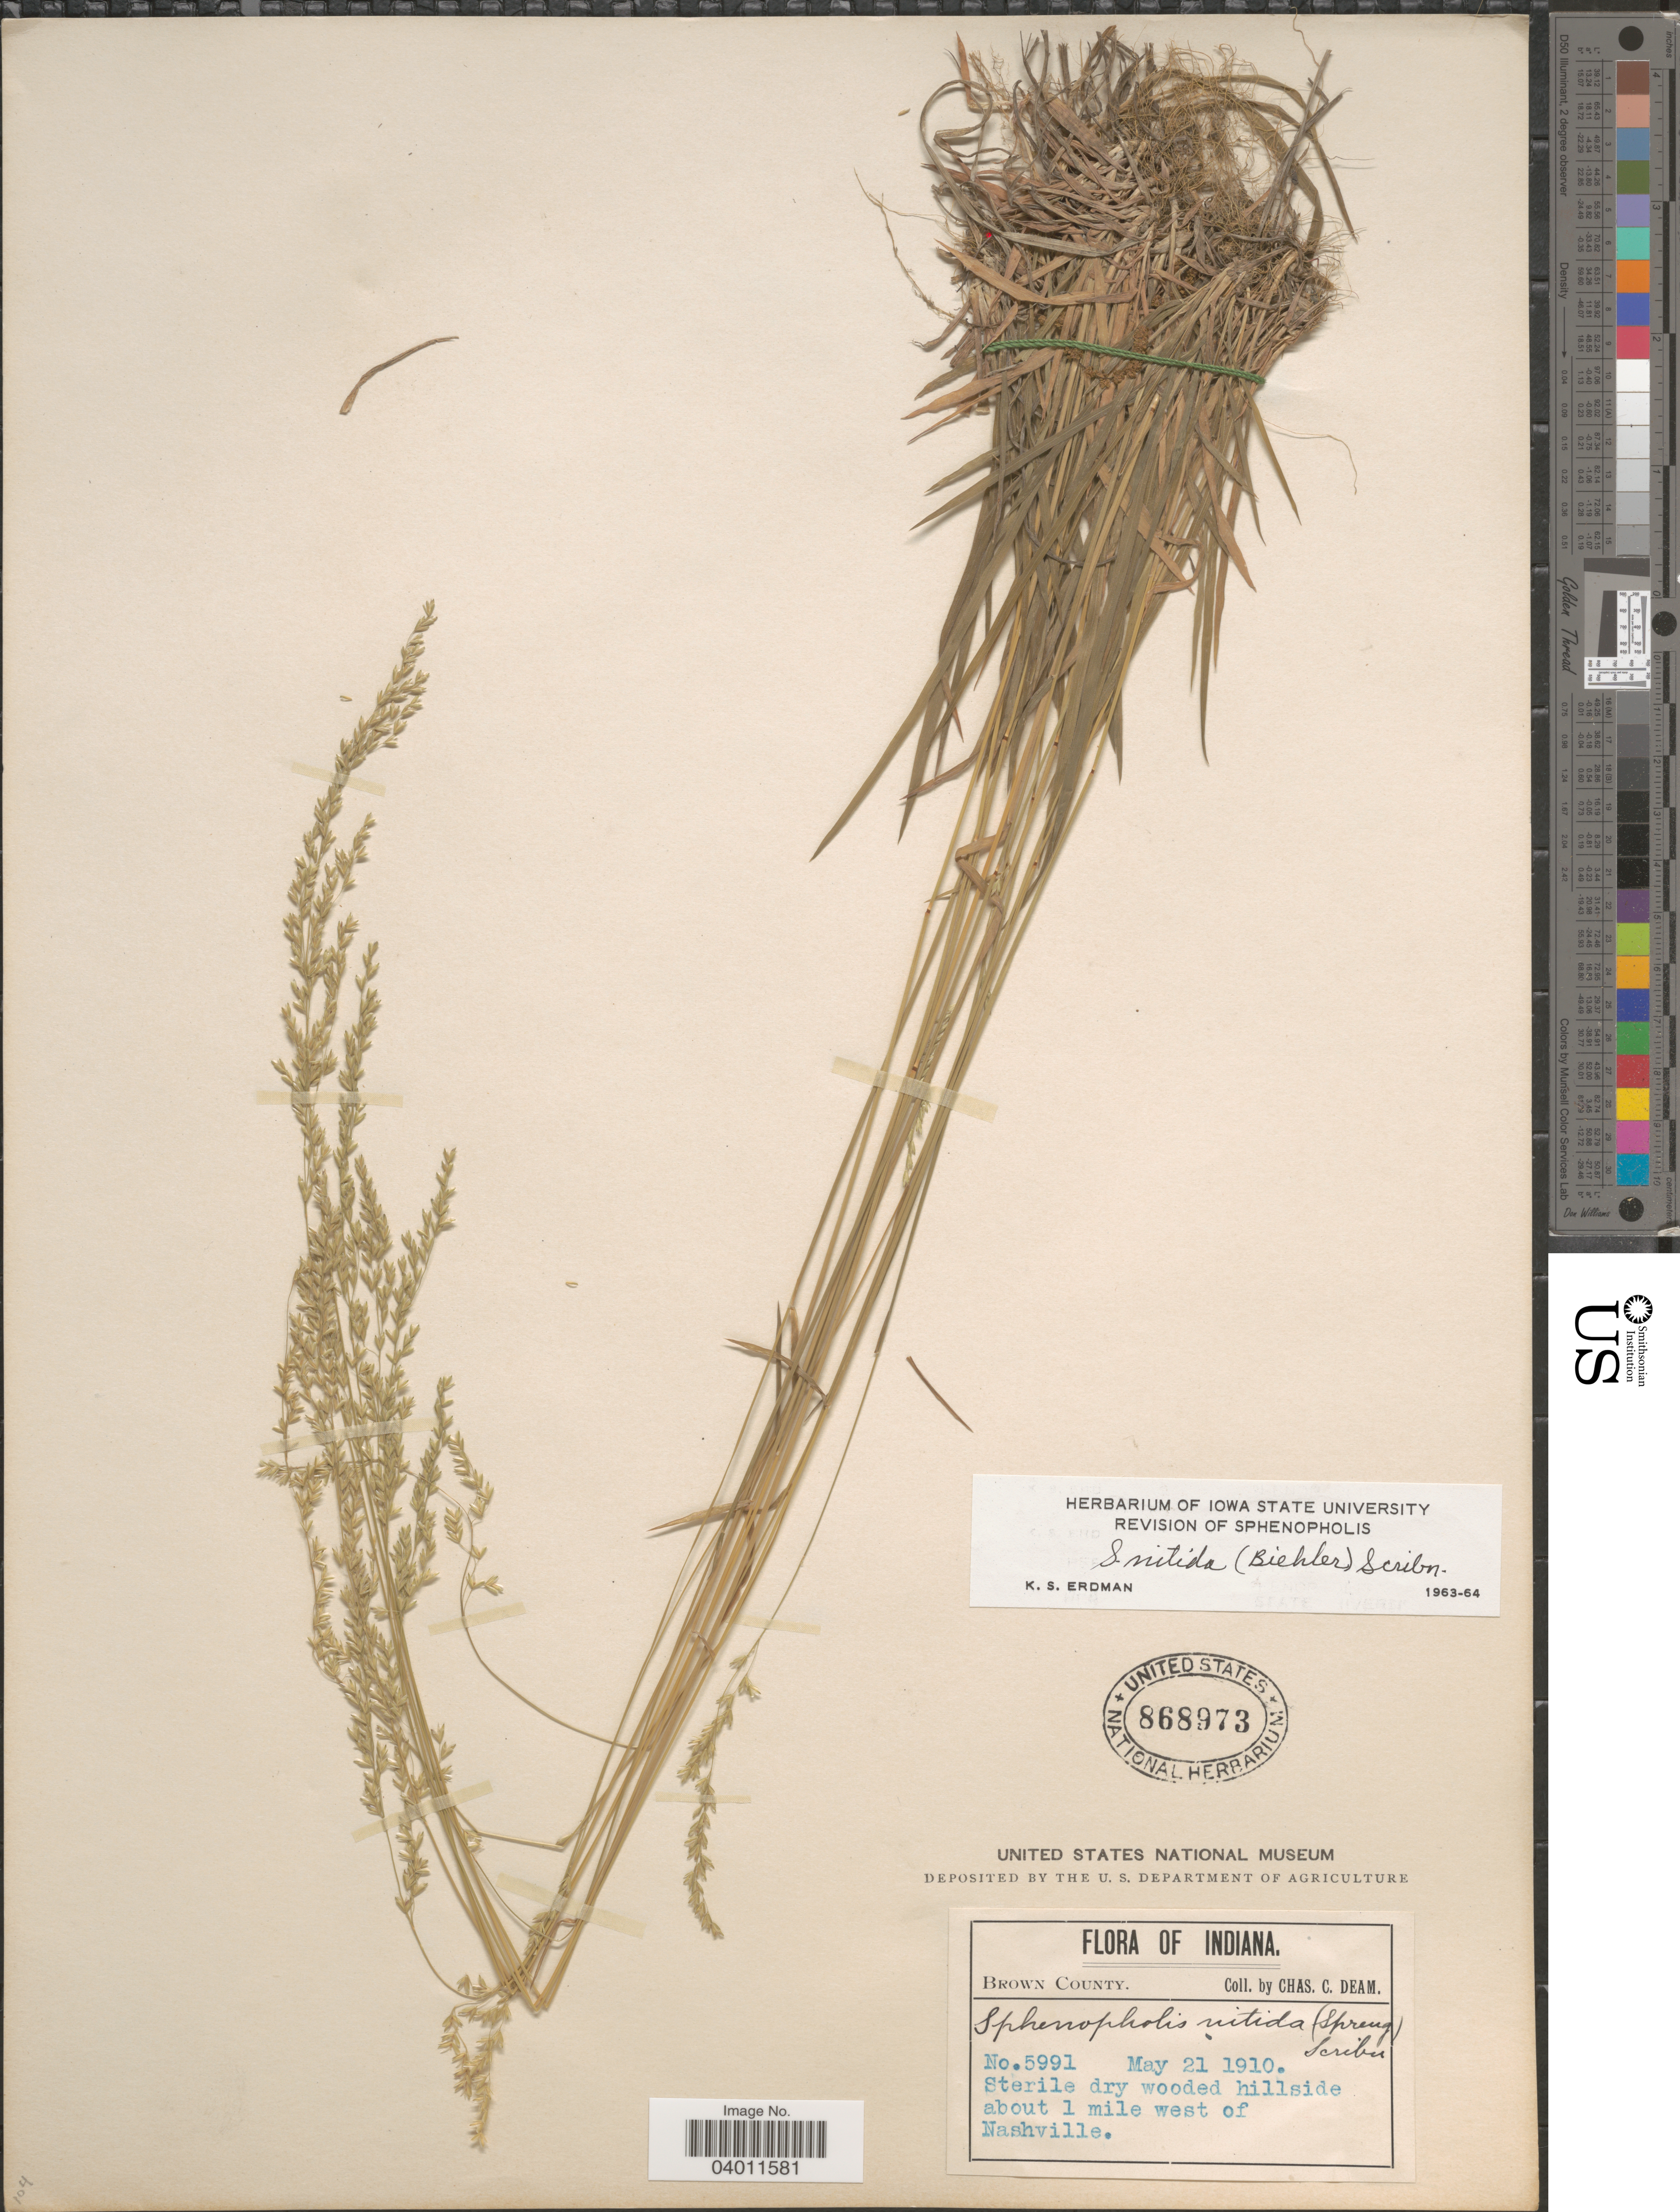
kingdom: Plantae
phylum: Tracheophyta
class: Liliopsida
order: Poales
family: Poaceae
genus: Sphenopholis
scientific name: Sphenopholis nitida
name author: (Biehler) Scribn.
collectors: C. C. Deam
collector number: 5991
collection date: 1910-05-21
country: United States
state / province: Indiana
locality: Brown County. Sterile dry wooded hillside about 1 mile west of Nashville.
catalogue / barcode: US 868973